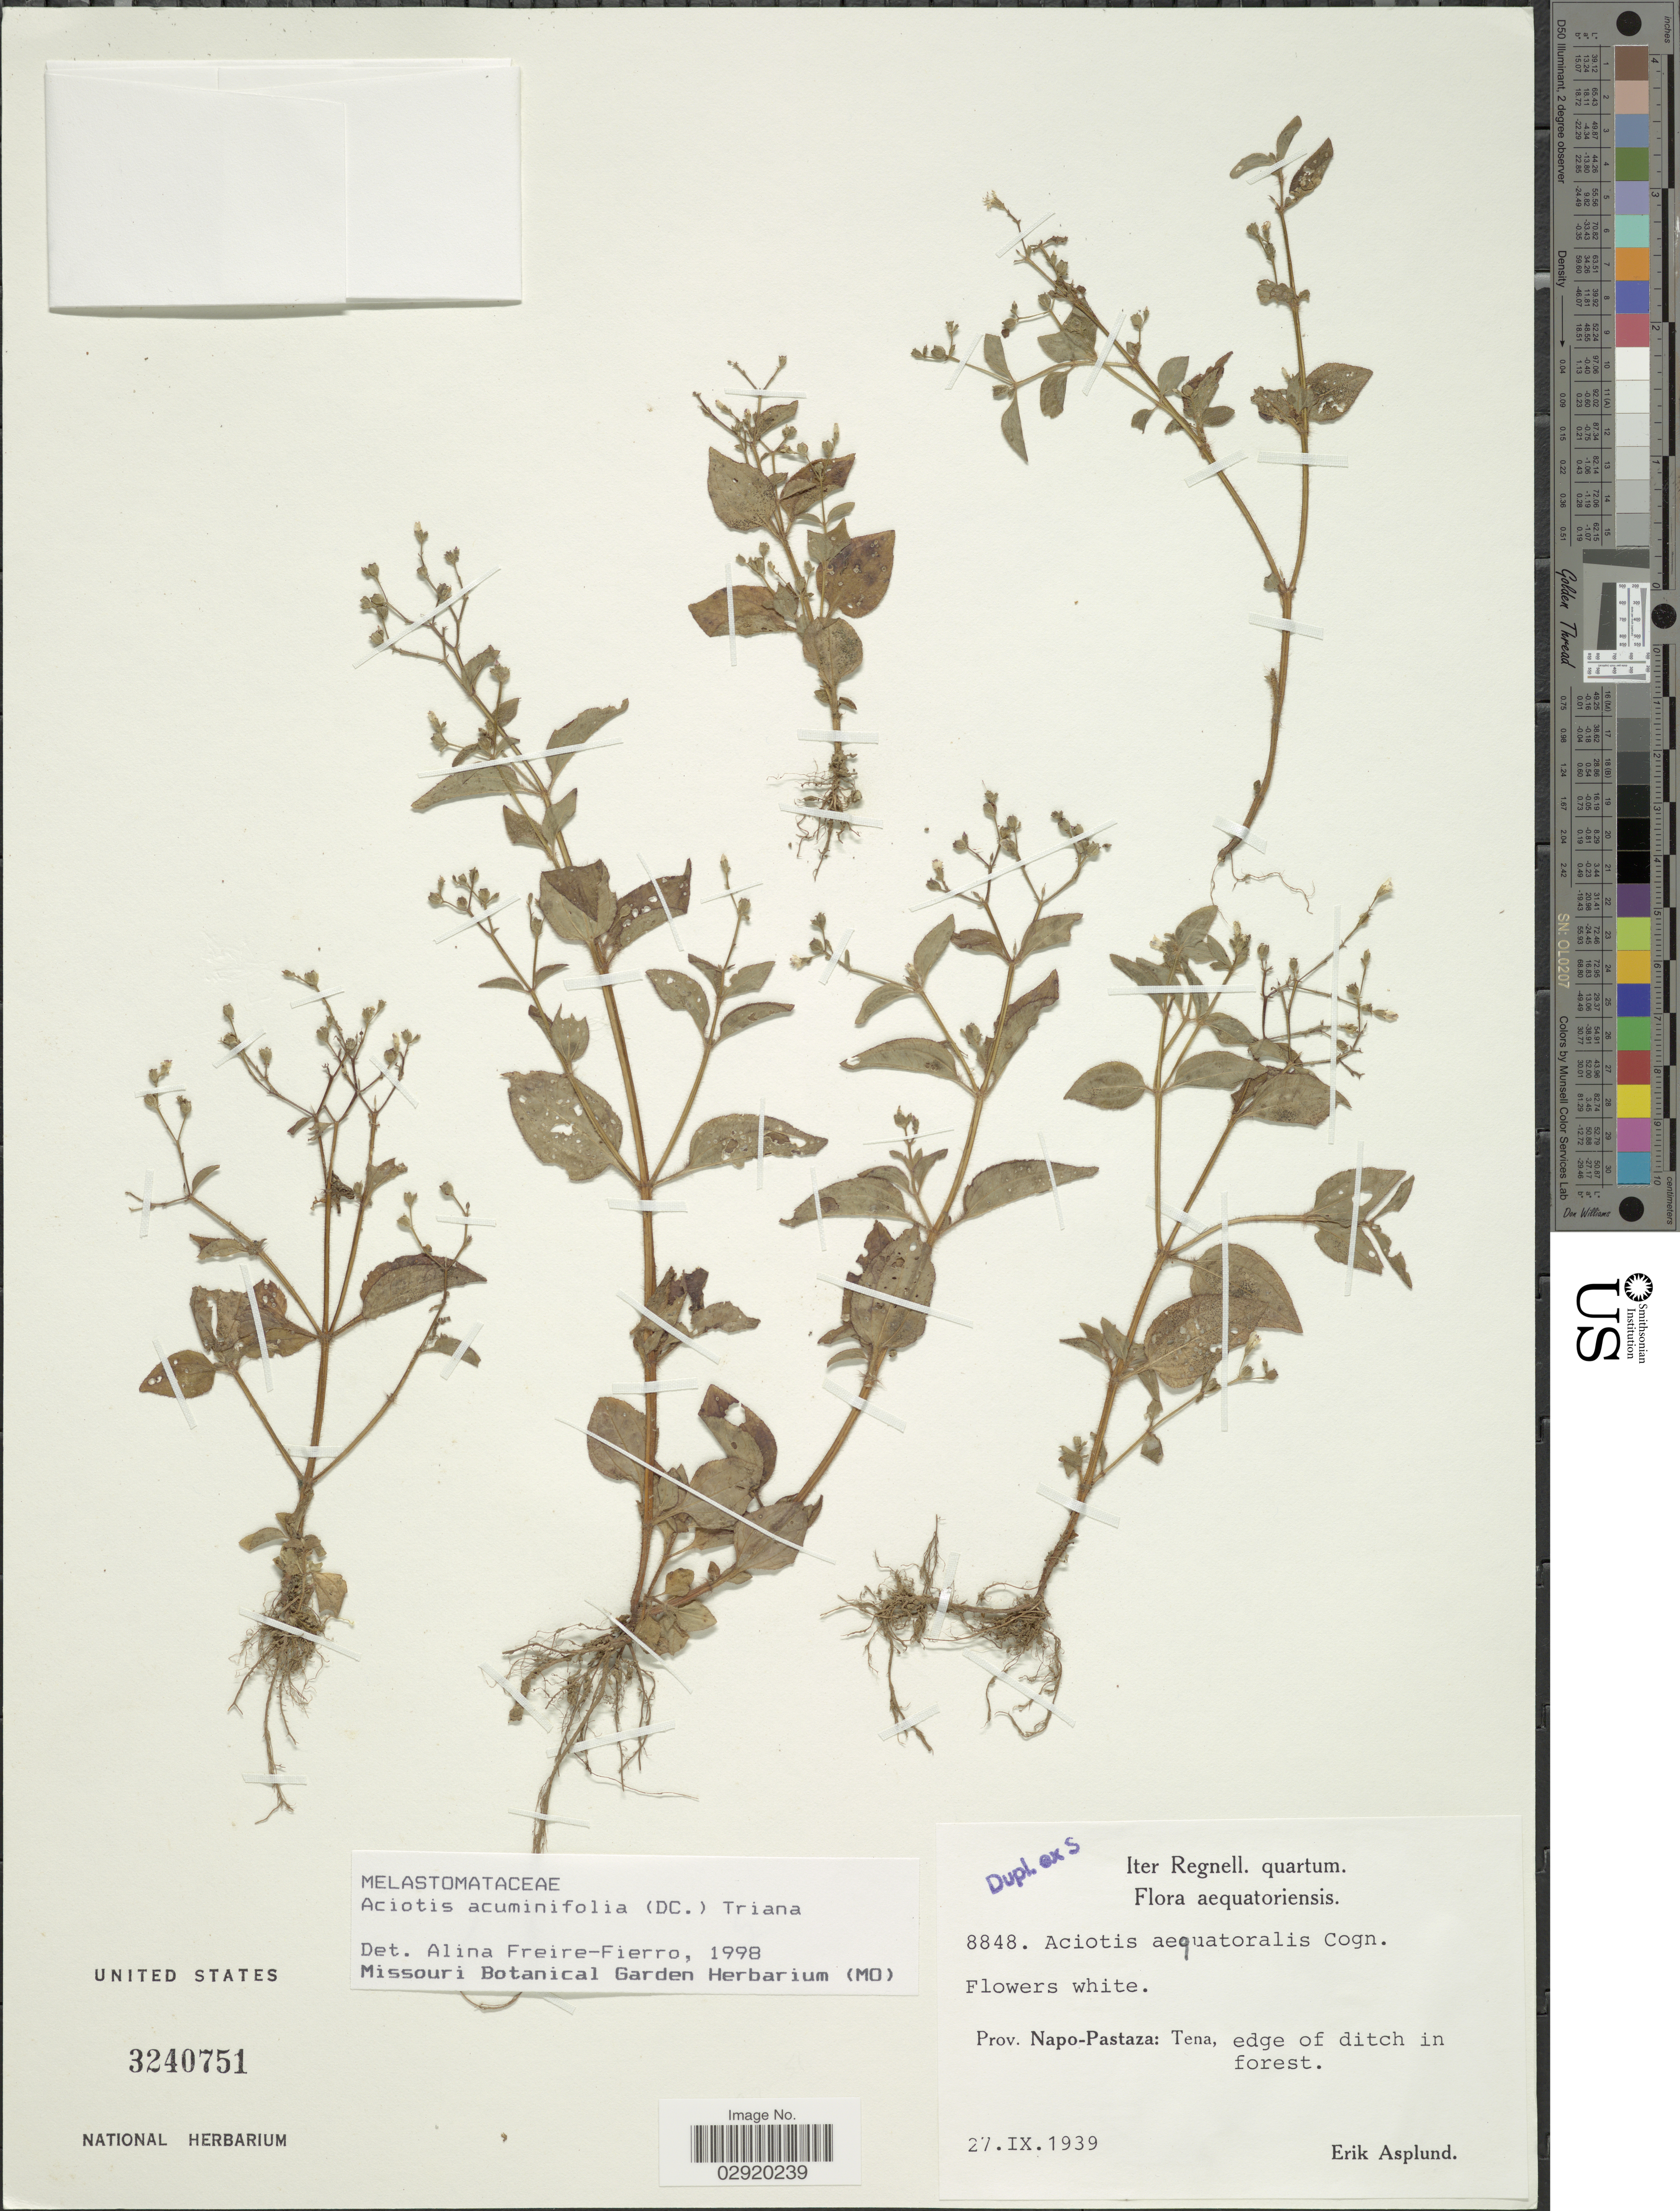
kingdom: Plantae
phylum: Tracheophyta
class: Magnoliopsida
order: Myrtales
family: Melastomataceae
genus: Aciotis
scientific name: Aciotis acuminifolia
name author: (Mart. ex DC.) Triana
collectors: E. Asplund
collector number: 8848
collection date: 1939-09-27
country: Ecuador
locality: Prov. Napo-Pastaza: Tena, edge of ditch in forest.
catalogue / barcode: US 3240751